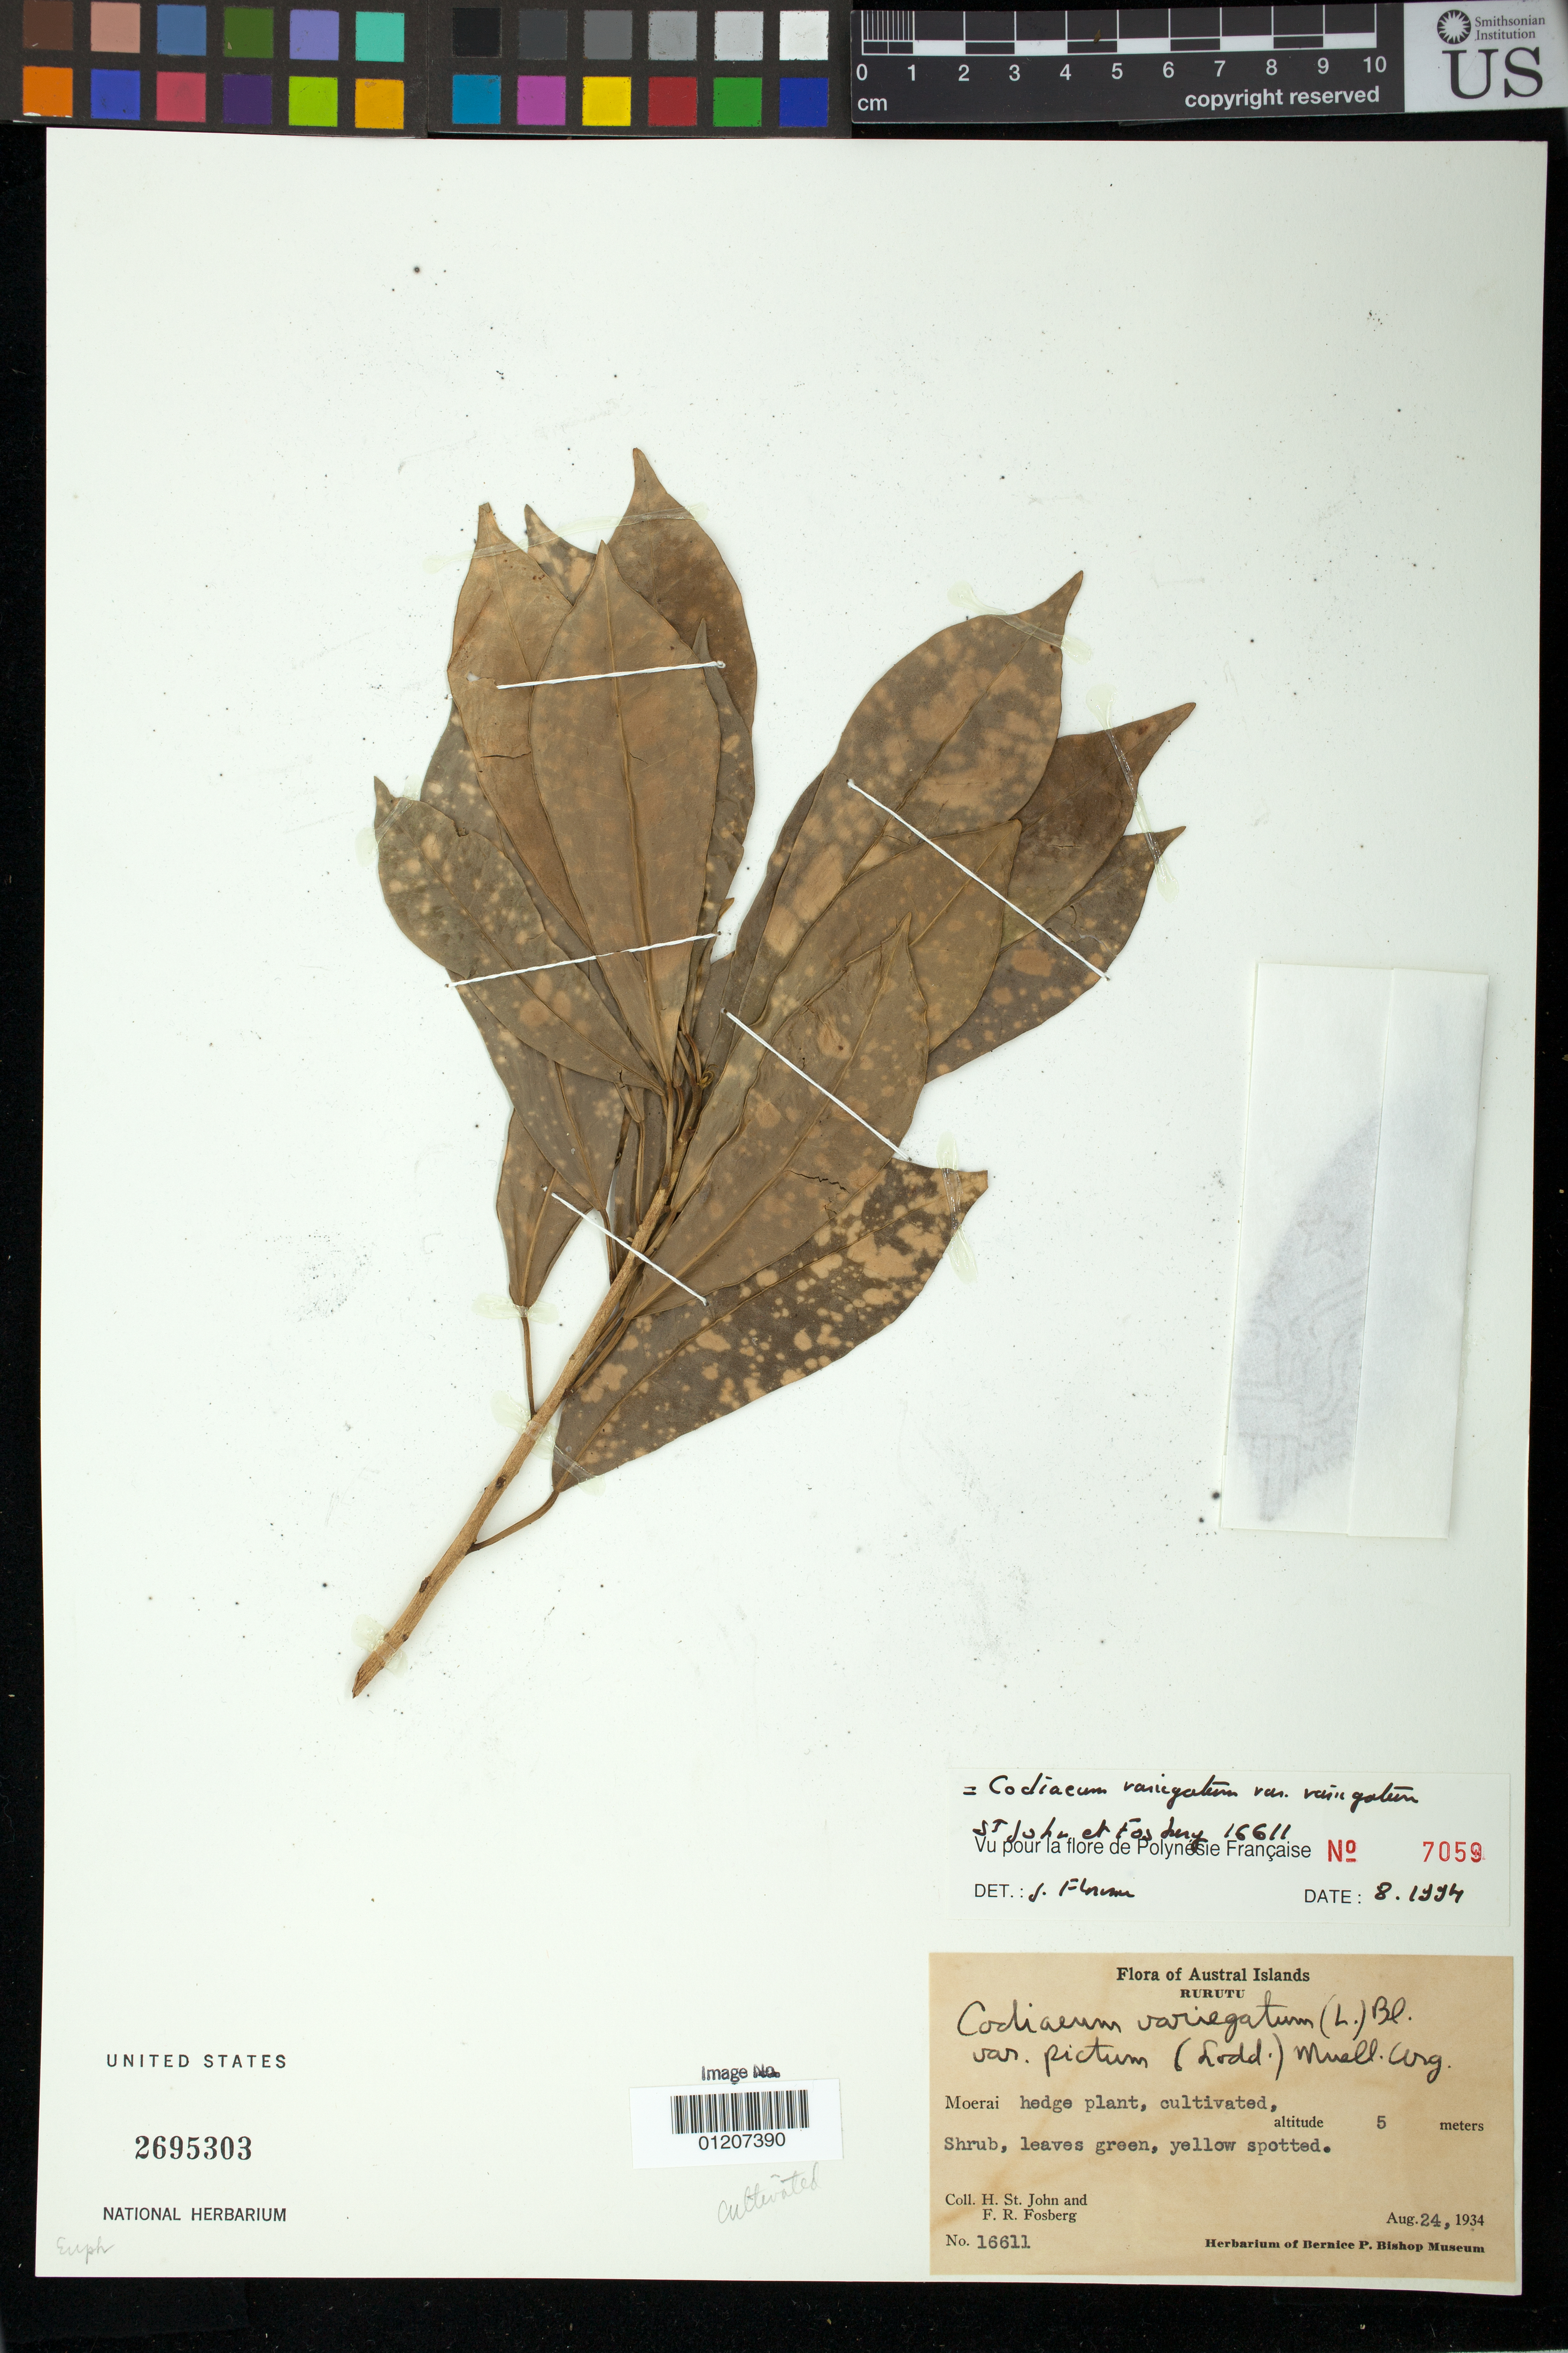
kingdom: Plantae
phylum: Tracheophyta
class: Magnoliopsida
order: Malpighiales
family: Euphorbiaceae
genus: Codiaeum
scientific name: Codiaeum variegatum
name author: (L.) Rumph. ex A. Juss.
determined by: Florence, J.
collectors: H. St. John & F. R. Fosberg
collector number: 16611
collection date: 1934-08-24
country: French Polynesia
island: Rurutu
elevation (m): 5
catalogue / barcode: US 2695303